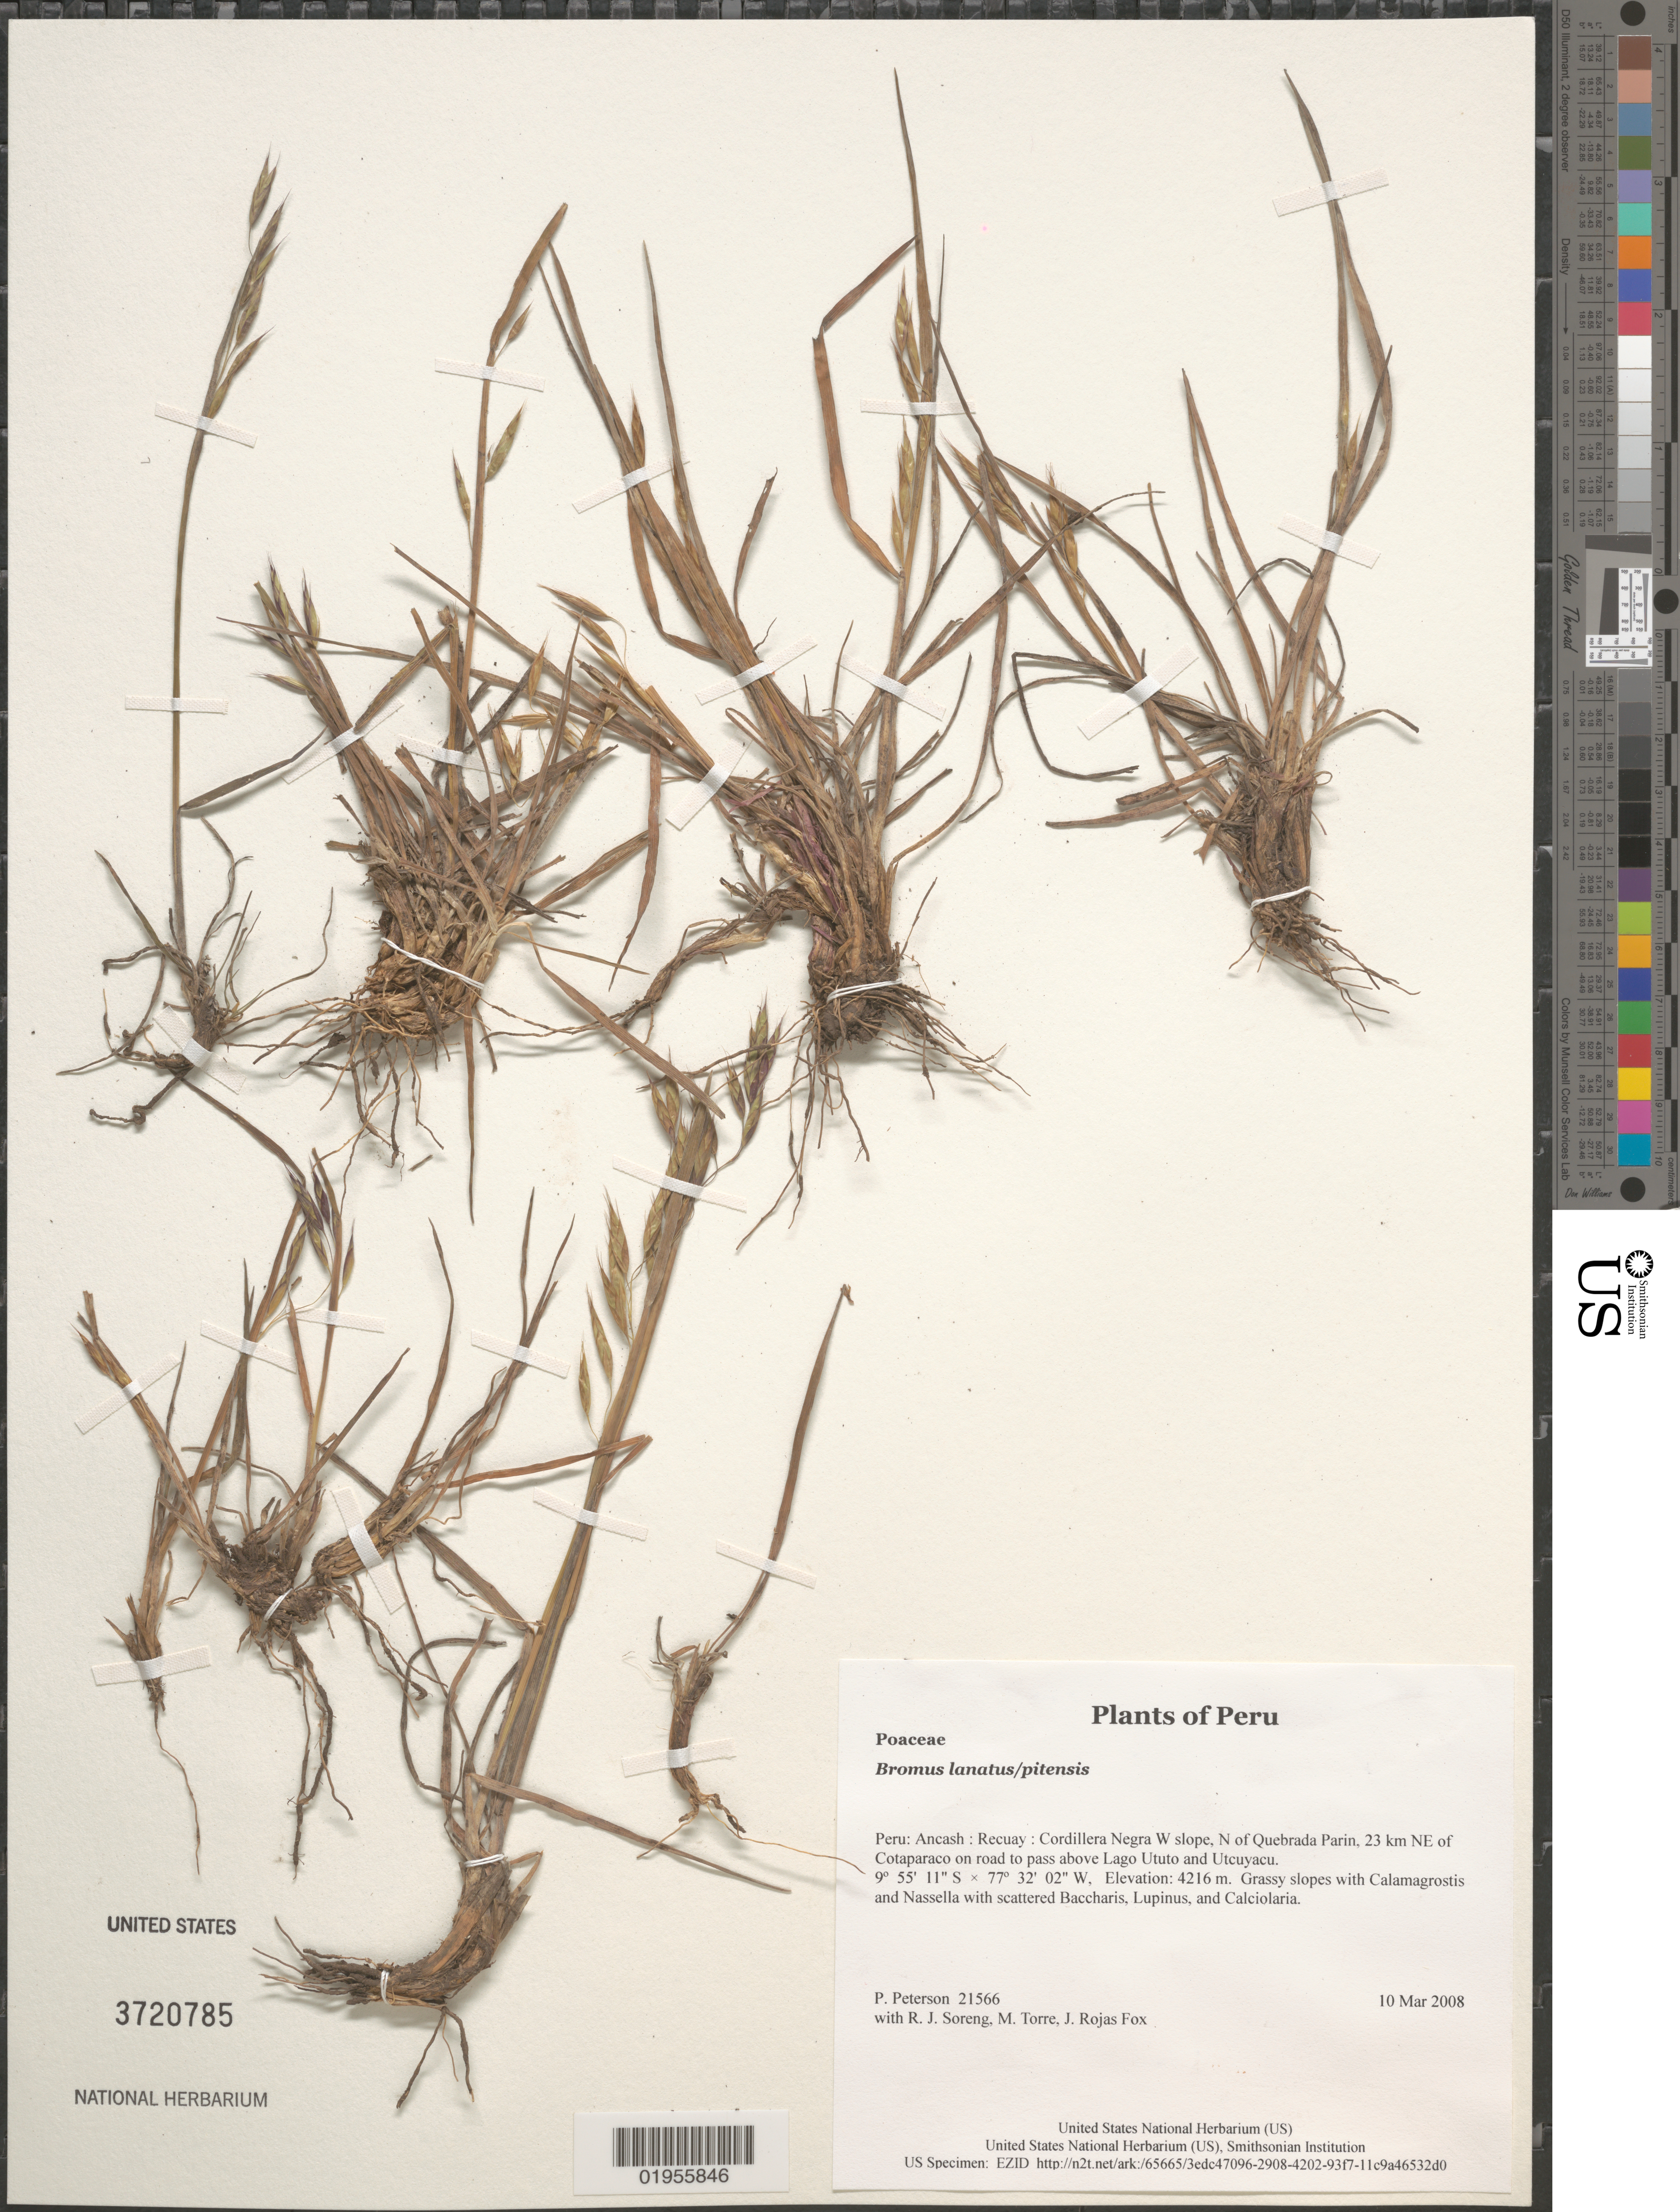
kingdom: Plantae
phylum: Tracheophyta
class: Liliopsida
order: Poales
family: Poaceae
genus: Bromus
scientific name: Bromus lanatus/pitensis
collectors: P. M. Peterson, R. J. Soreng, M. Torre & J. Rojas Fox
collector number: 21566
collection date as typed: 10 Mar 2008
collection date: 2008-03-10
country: Peru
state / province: Ancash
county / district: Recuay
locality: Cordillera Negra W slope, N of Quebrada Parin, 23 km NE of Cotaparaco on road to pass above Lago Ututo and Utcuyacu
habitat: Grassy slopes with Calamagrostis and Nassella with scattered Baccharis, Lupinus, and Calciolaria.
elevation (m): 4216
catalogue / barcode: US 3720785